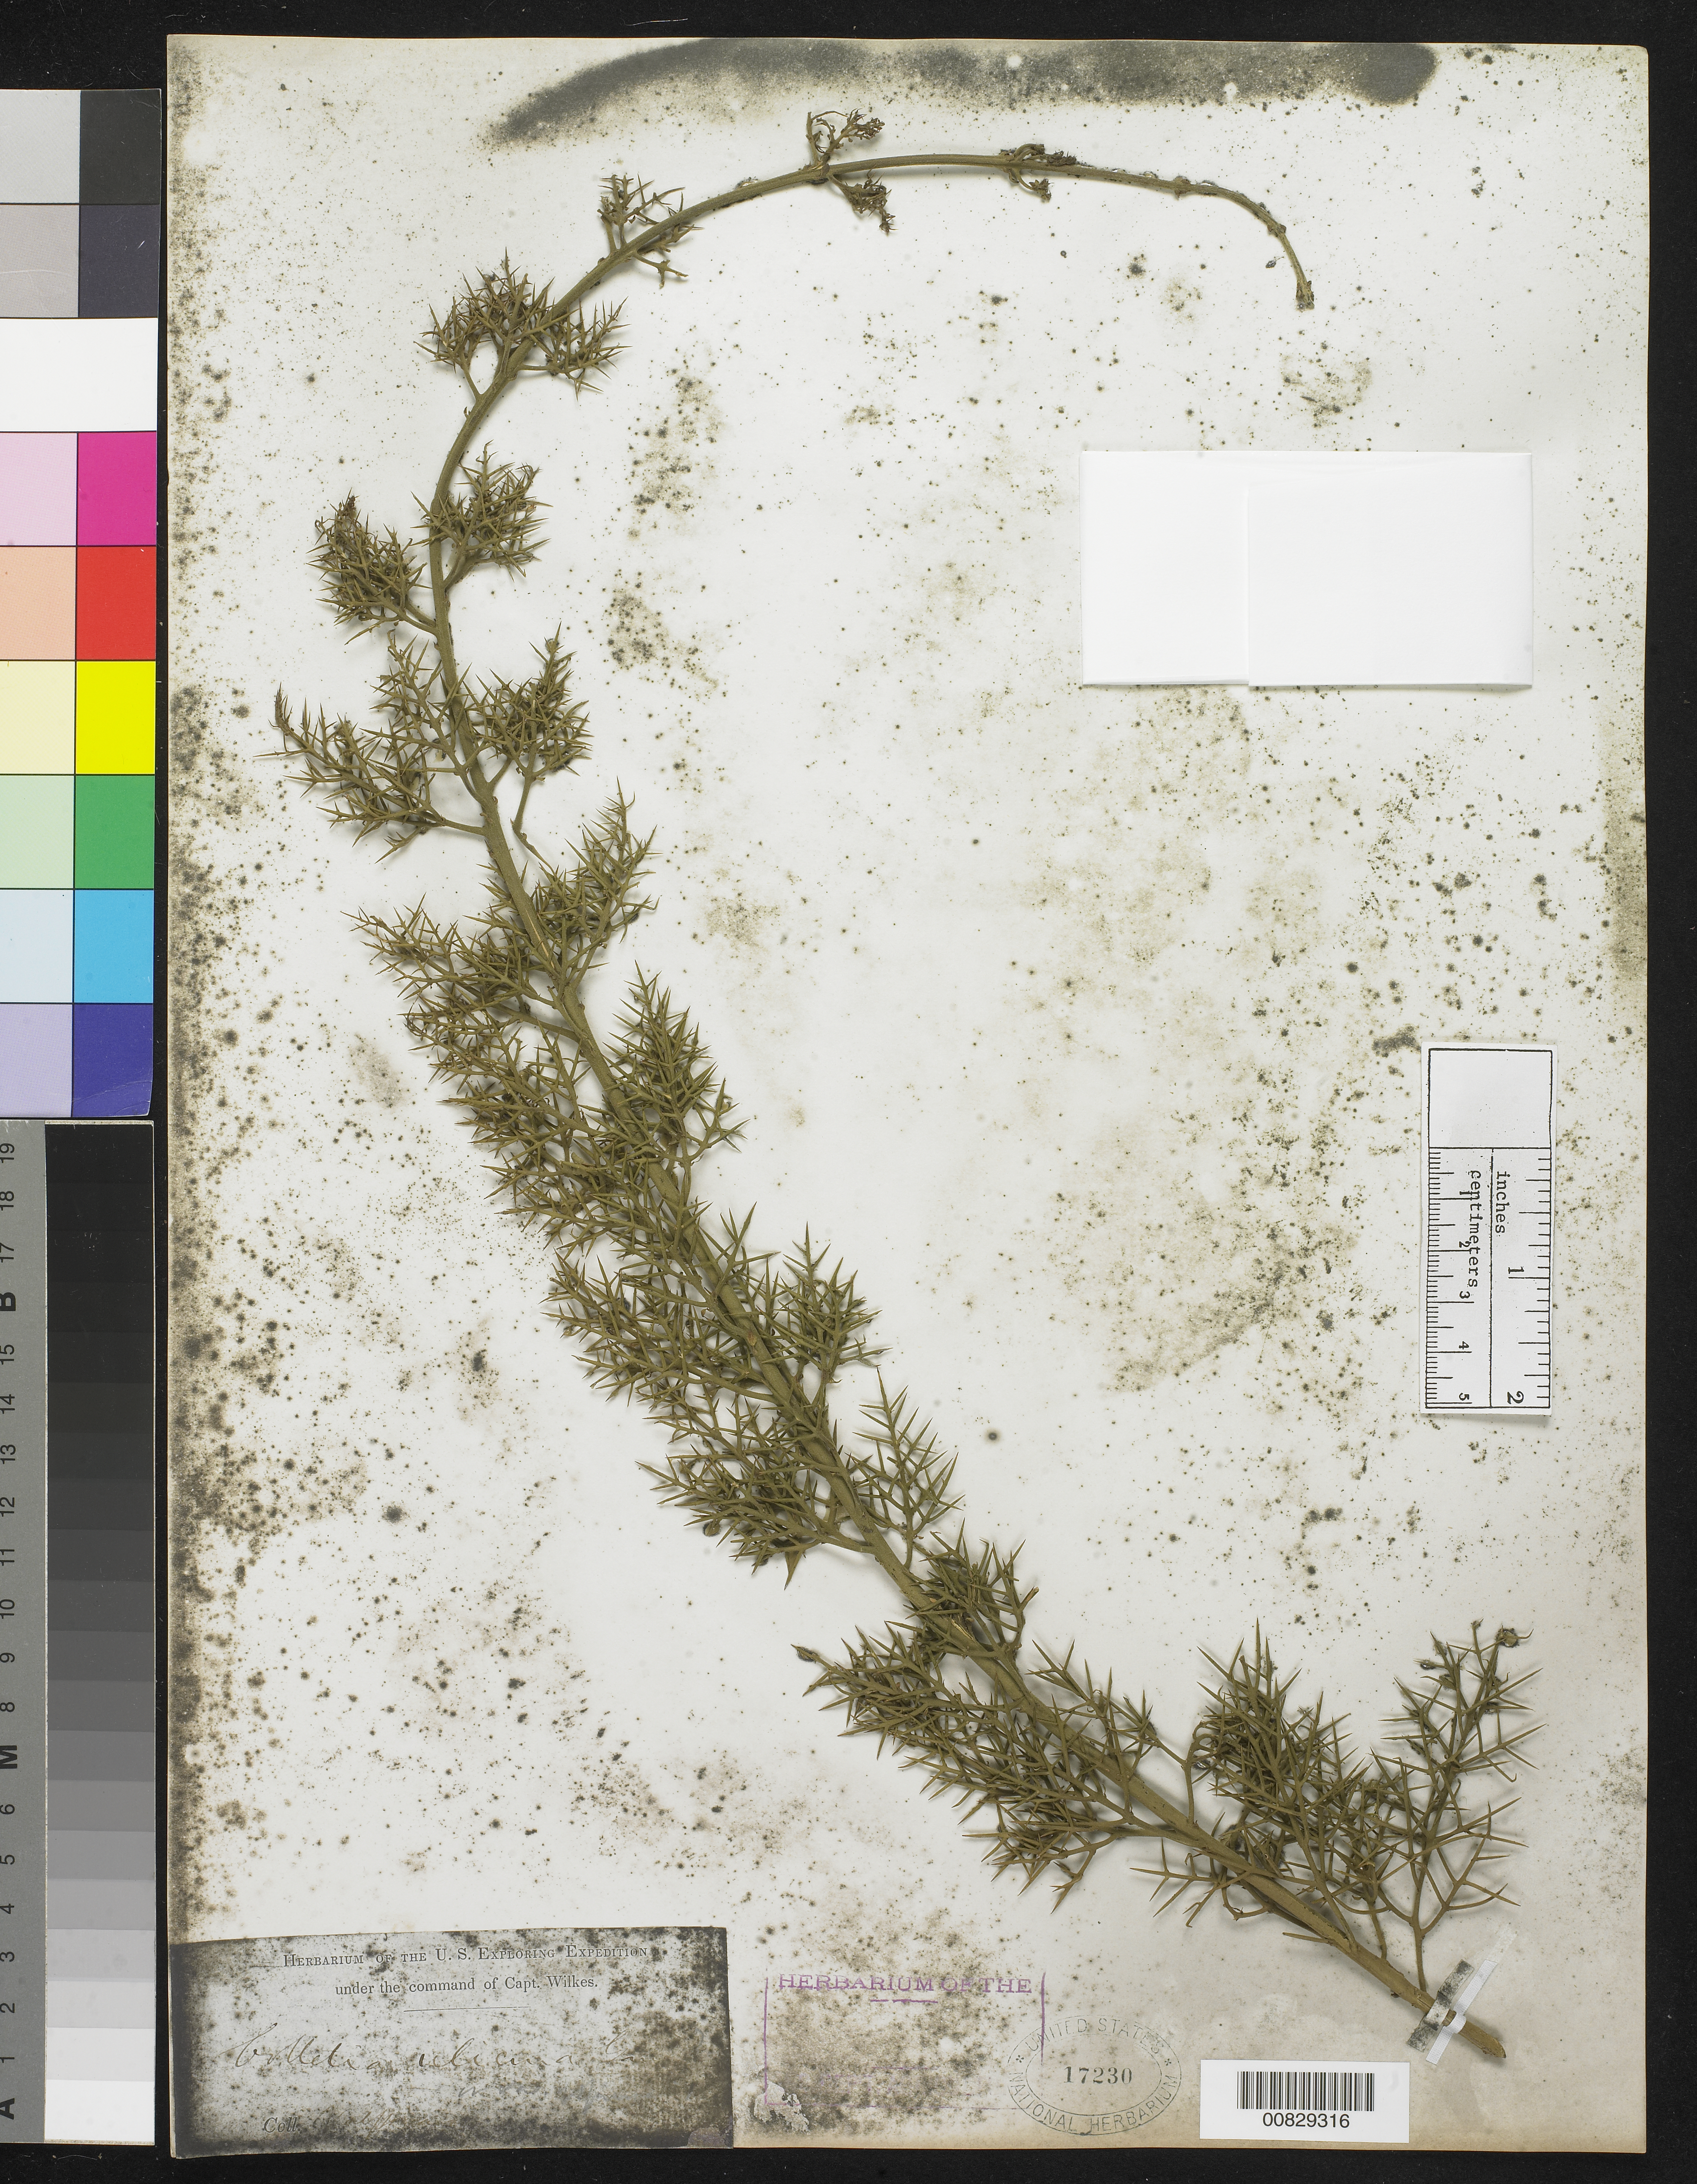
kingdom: Plantae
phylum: Tracheophyta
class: Magnoliopsida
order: Rosales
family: Rhamnaceae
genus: Colletia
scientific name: Colletia ulicina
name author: Gillies & Hook.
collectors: Wilkes Explor. Exped.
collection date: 1838/1842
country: Chile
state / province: Valparaíso (V)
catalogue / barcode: US 17230